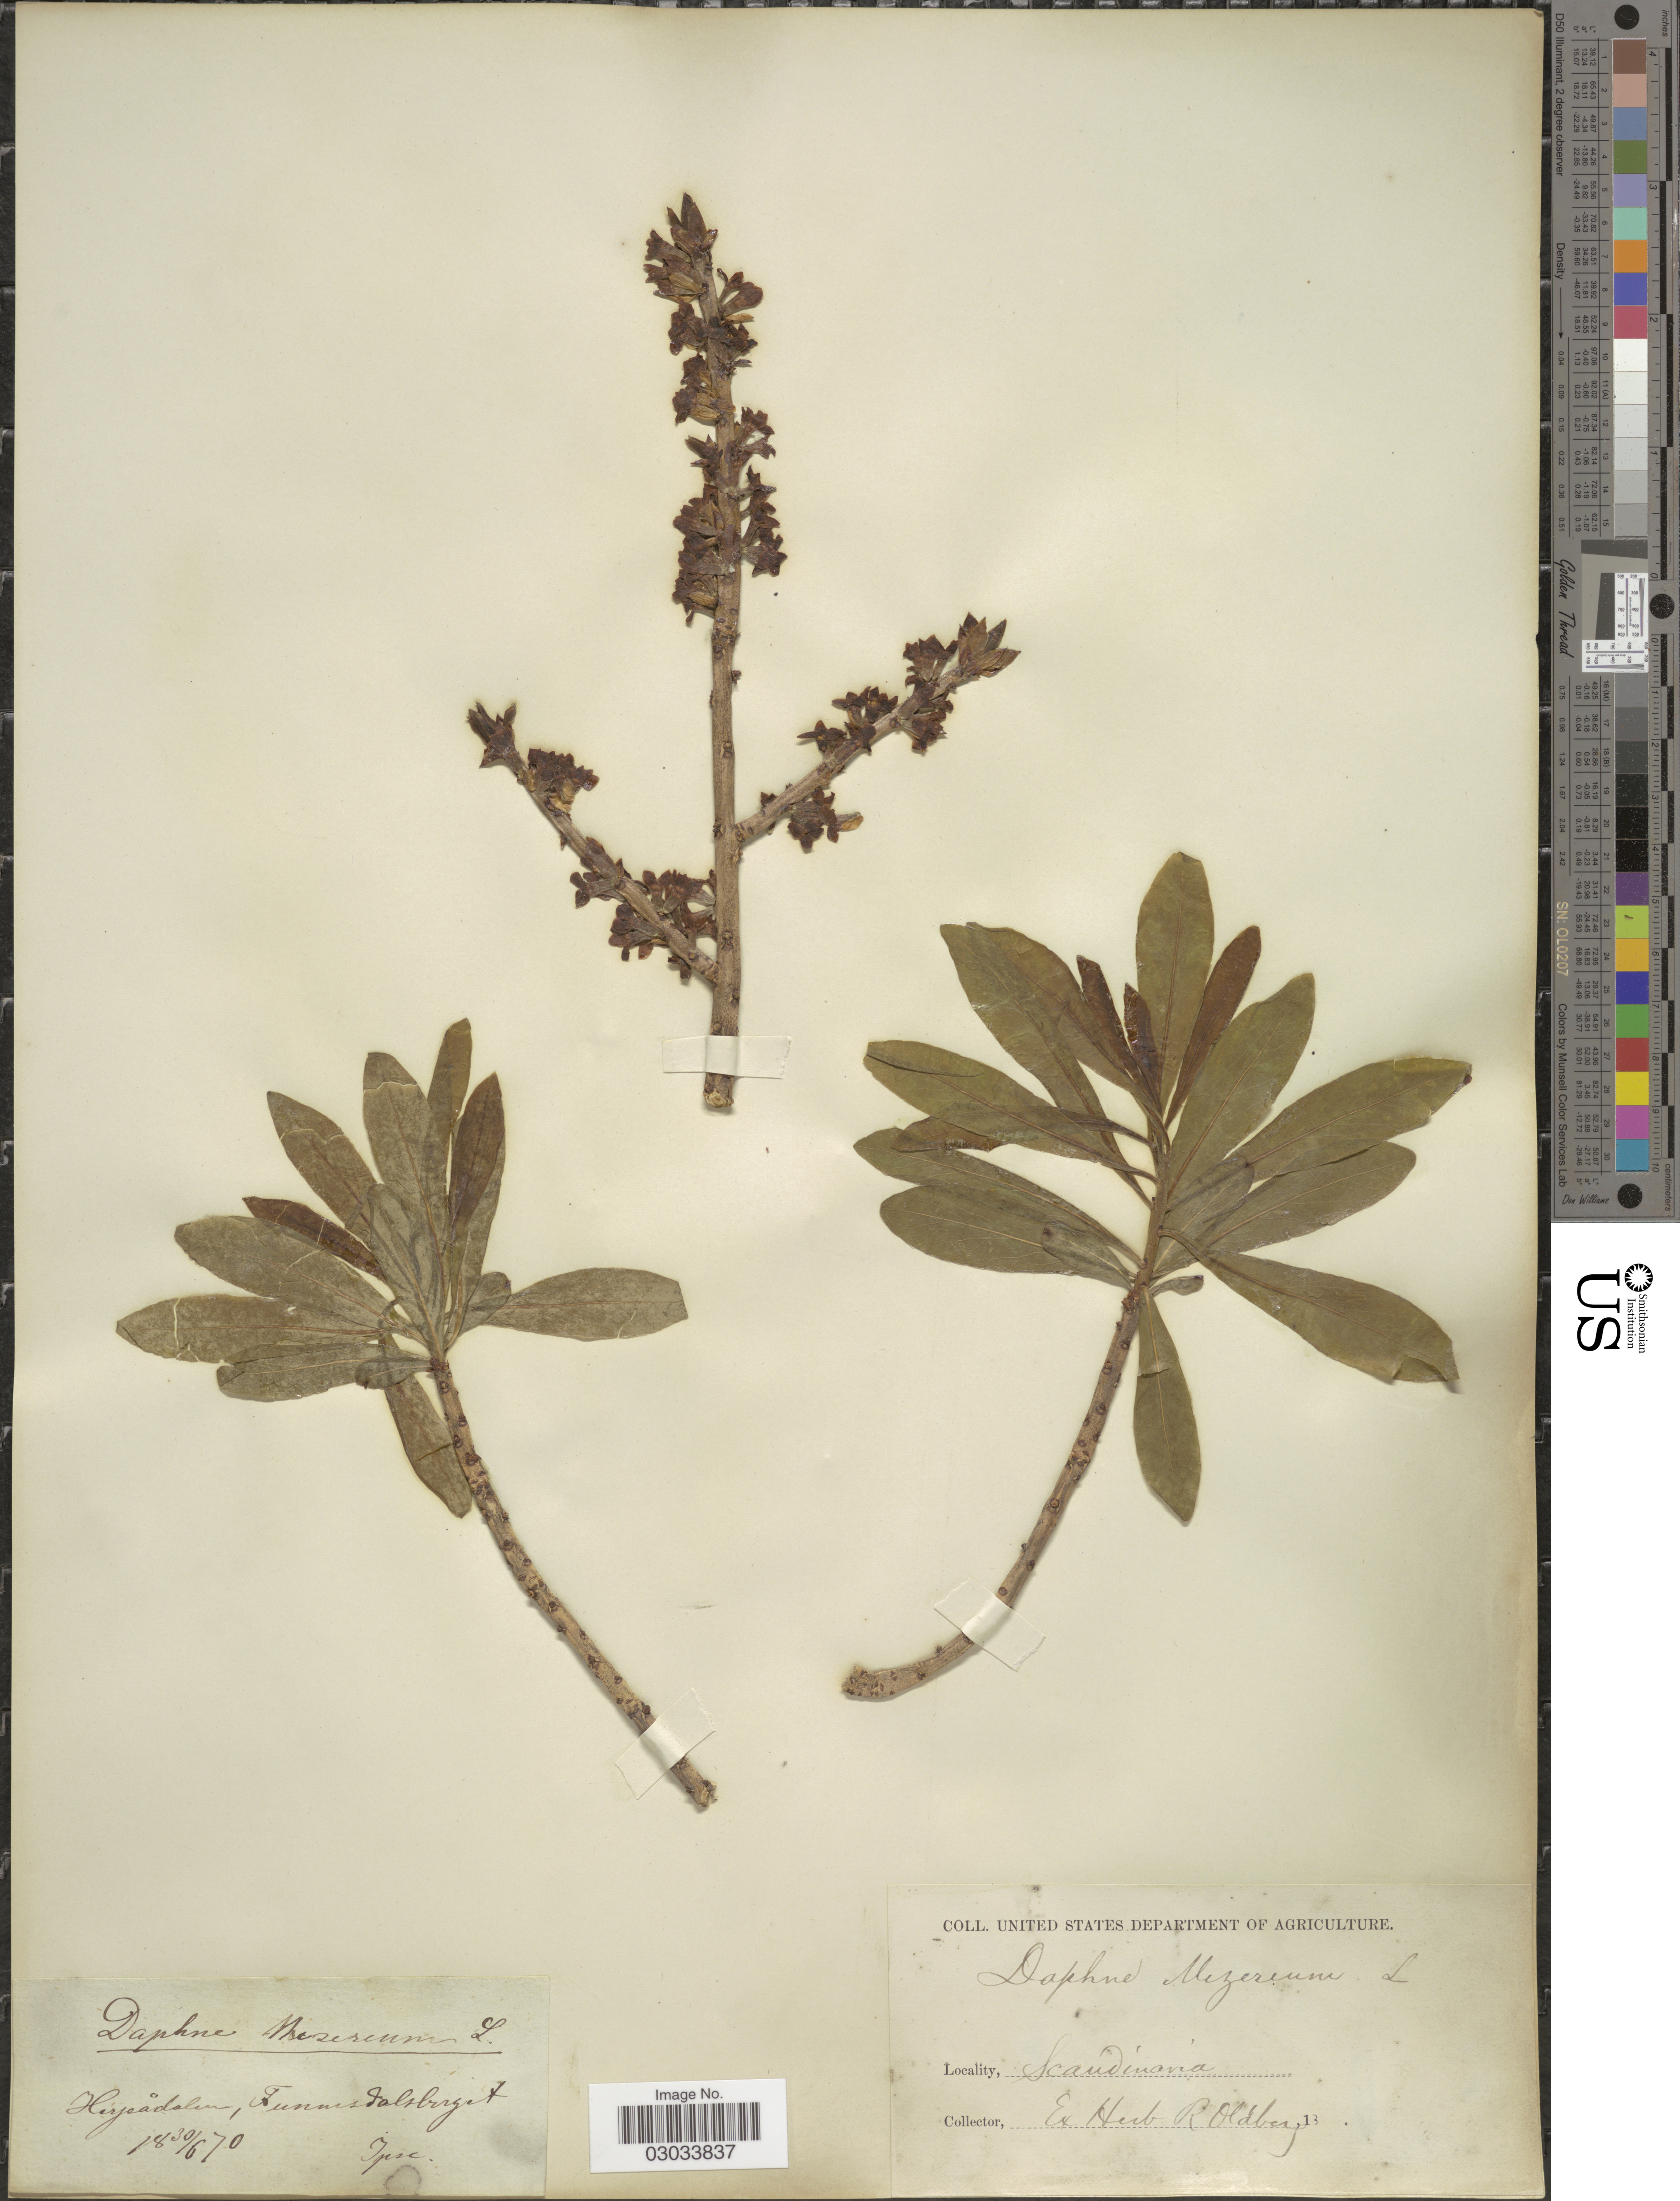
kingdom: Plantae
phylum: Tracheophyta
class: Magnoliopsida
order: Malvales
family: Thymelaeaceae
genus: Daphne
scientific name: Daphne mezereum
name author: L.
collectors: R. Oldberg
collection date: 1870-06-30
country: Sweden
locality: Scandinavia. Herjeadalen, Funäsdalsberget.